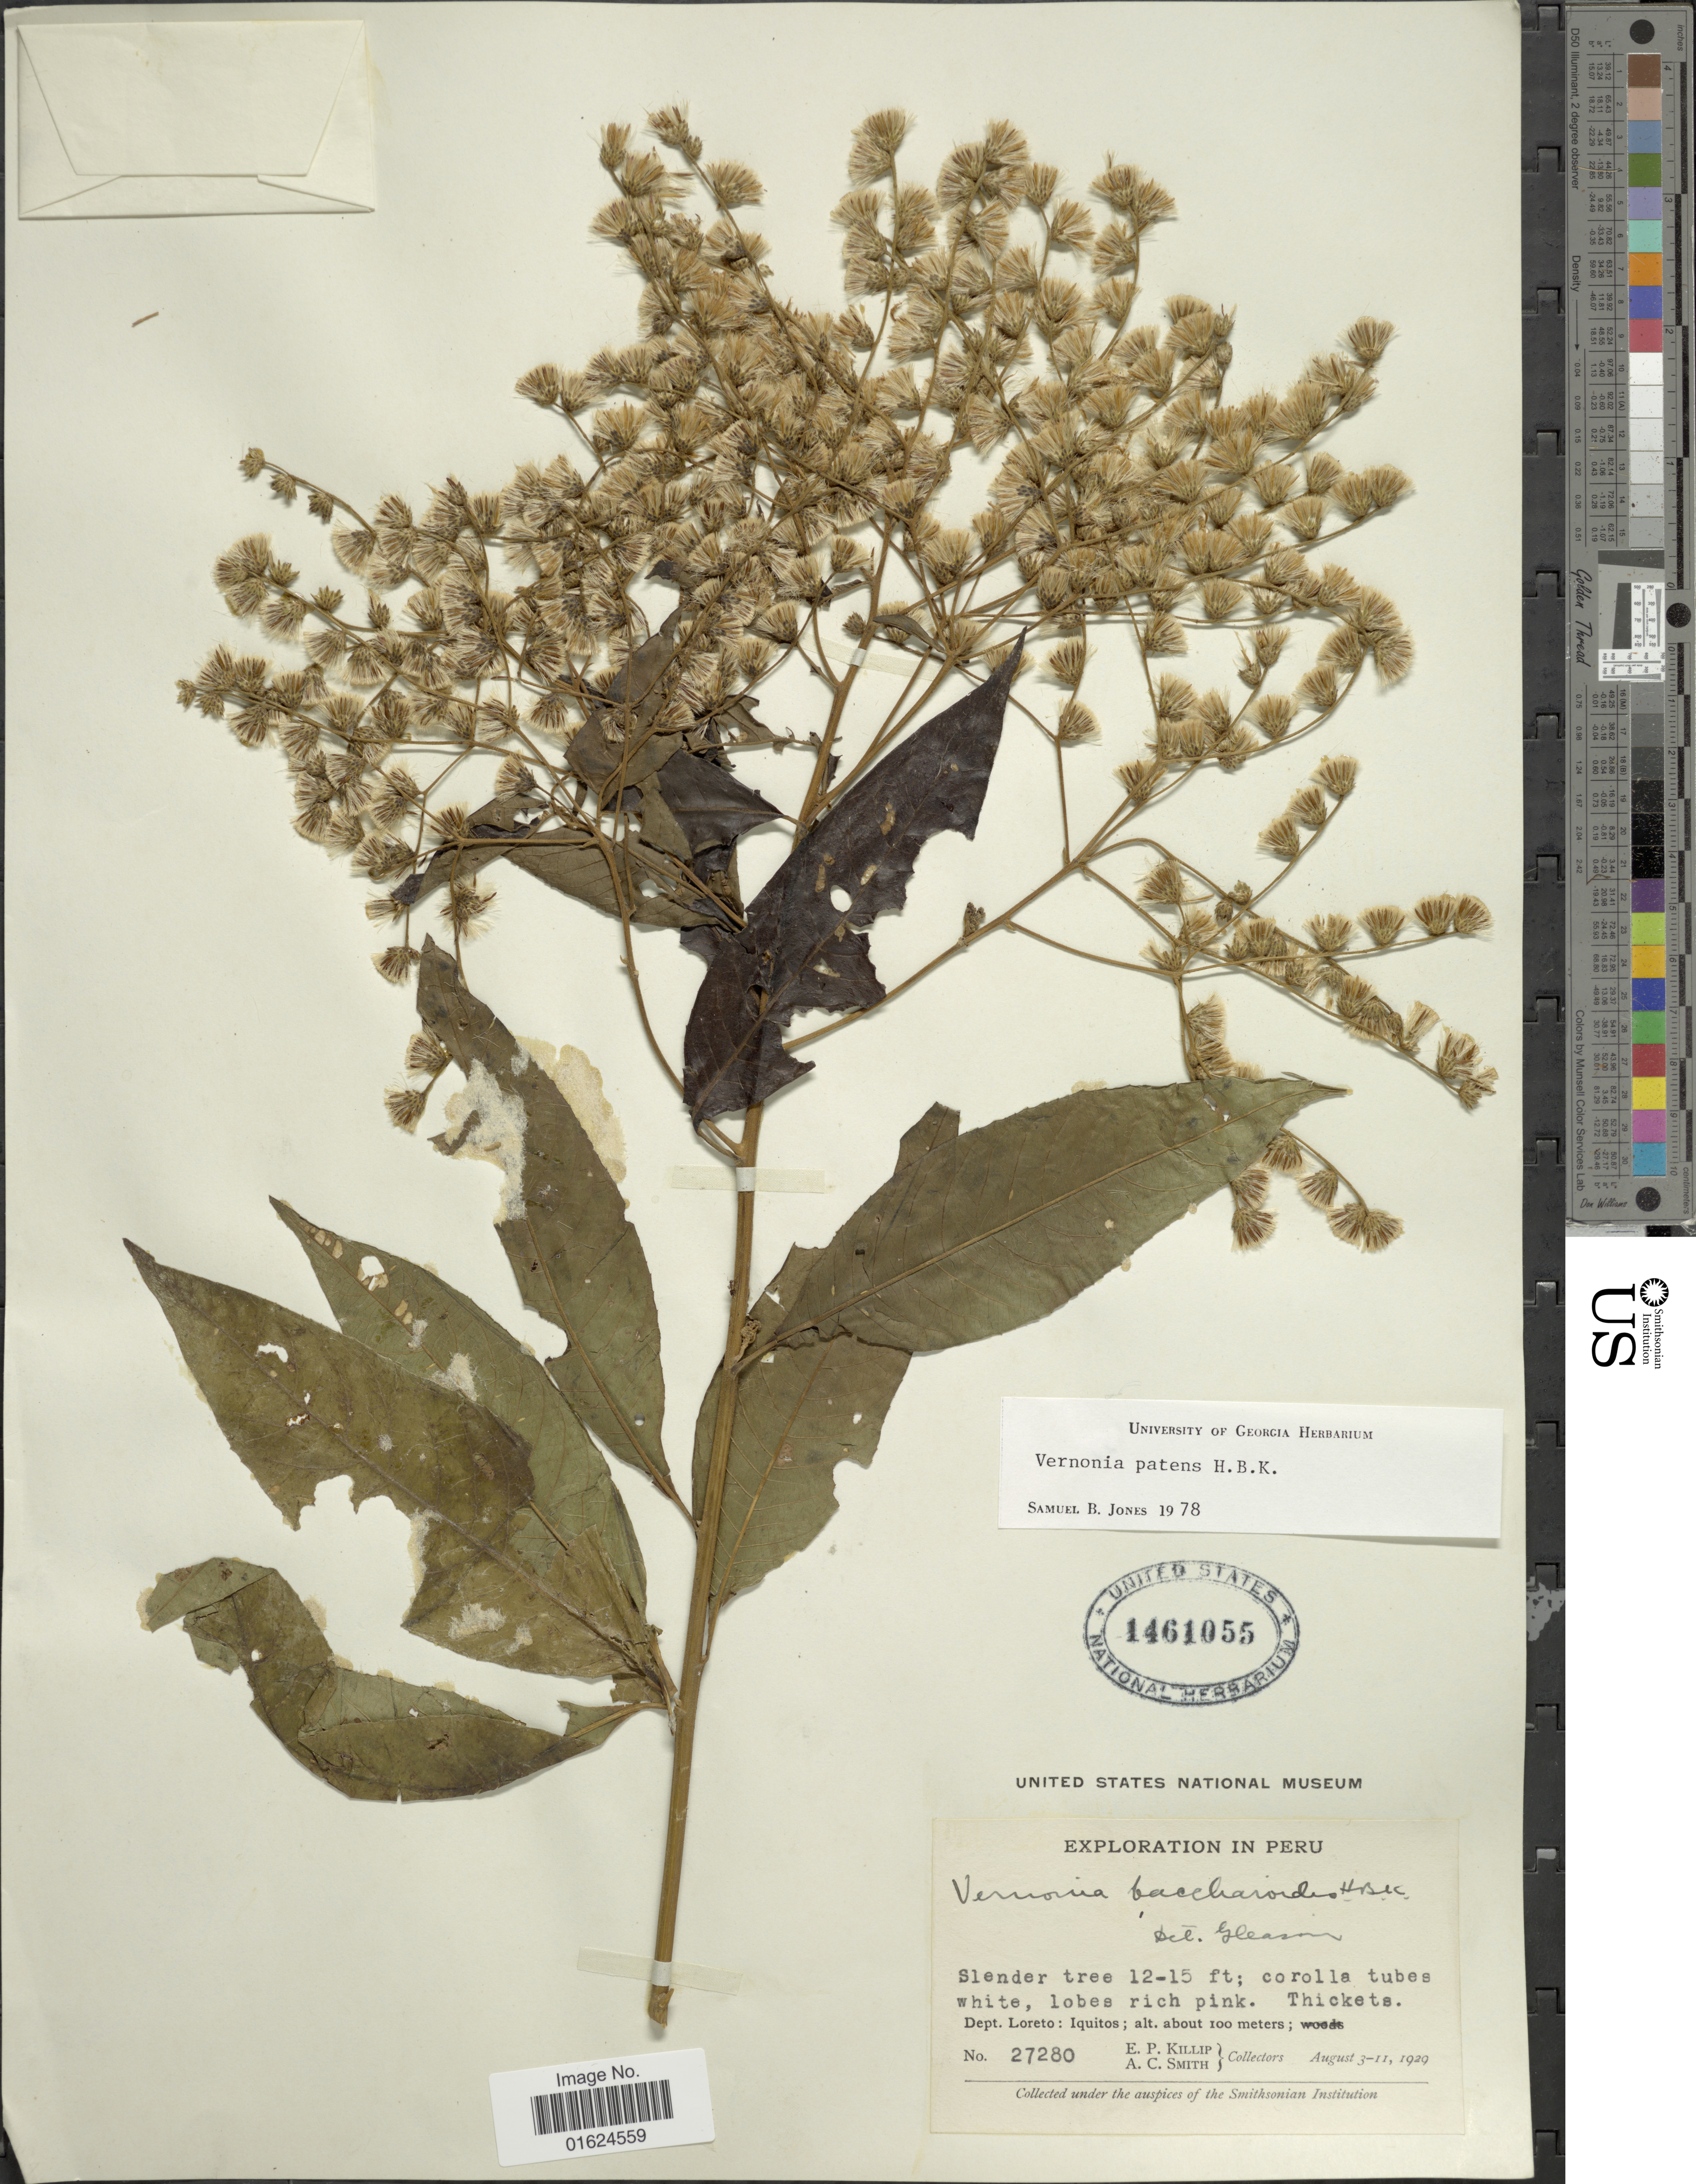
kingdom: Plantae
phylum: Tracheophyta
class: Magnoliopsida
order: Asterales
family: Asteraceae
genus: Vernonanthura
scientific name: Vernonanthura patens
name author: (Kunth) H. Rob.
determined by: Renon, Polla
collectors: E. P. Killip & A. C. Smith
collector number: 27280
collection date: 1929-08-03/1929-08-11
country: Peru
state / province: Loreto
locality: Dept. Loreto: Iquitos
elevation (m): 100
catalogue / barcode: US 1461055